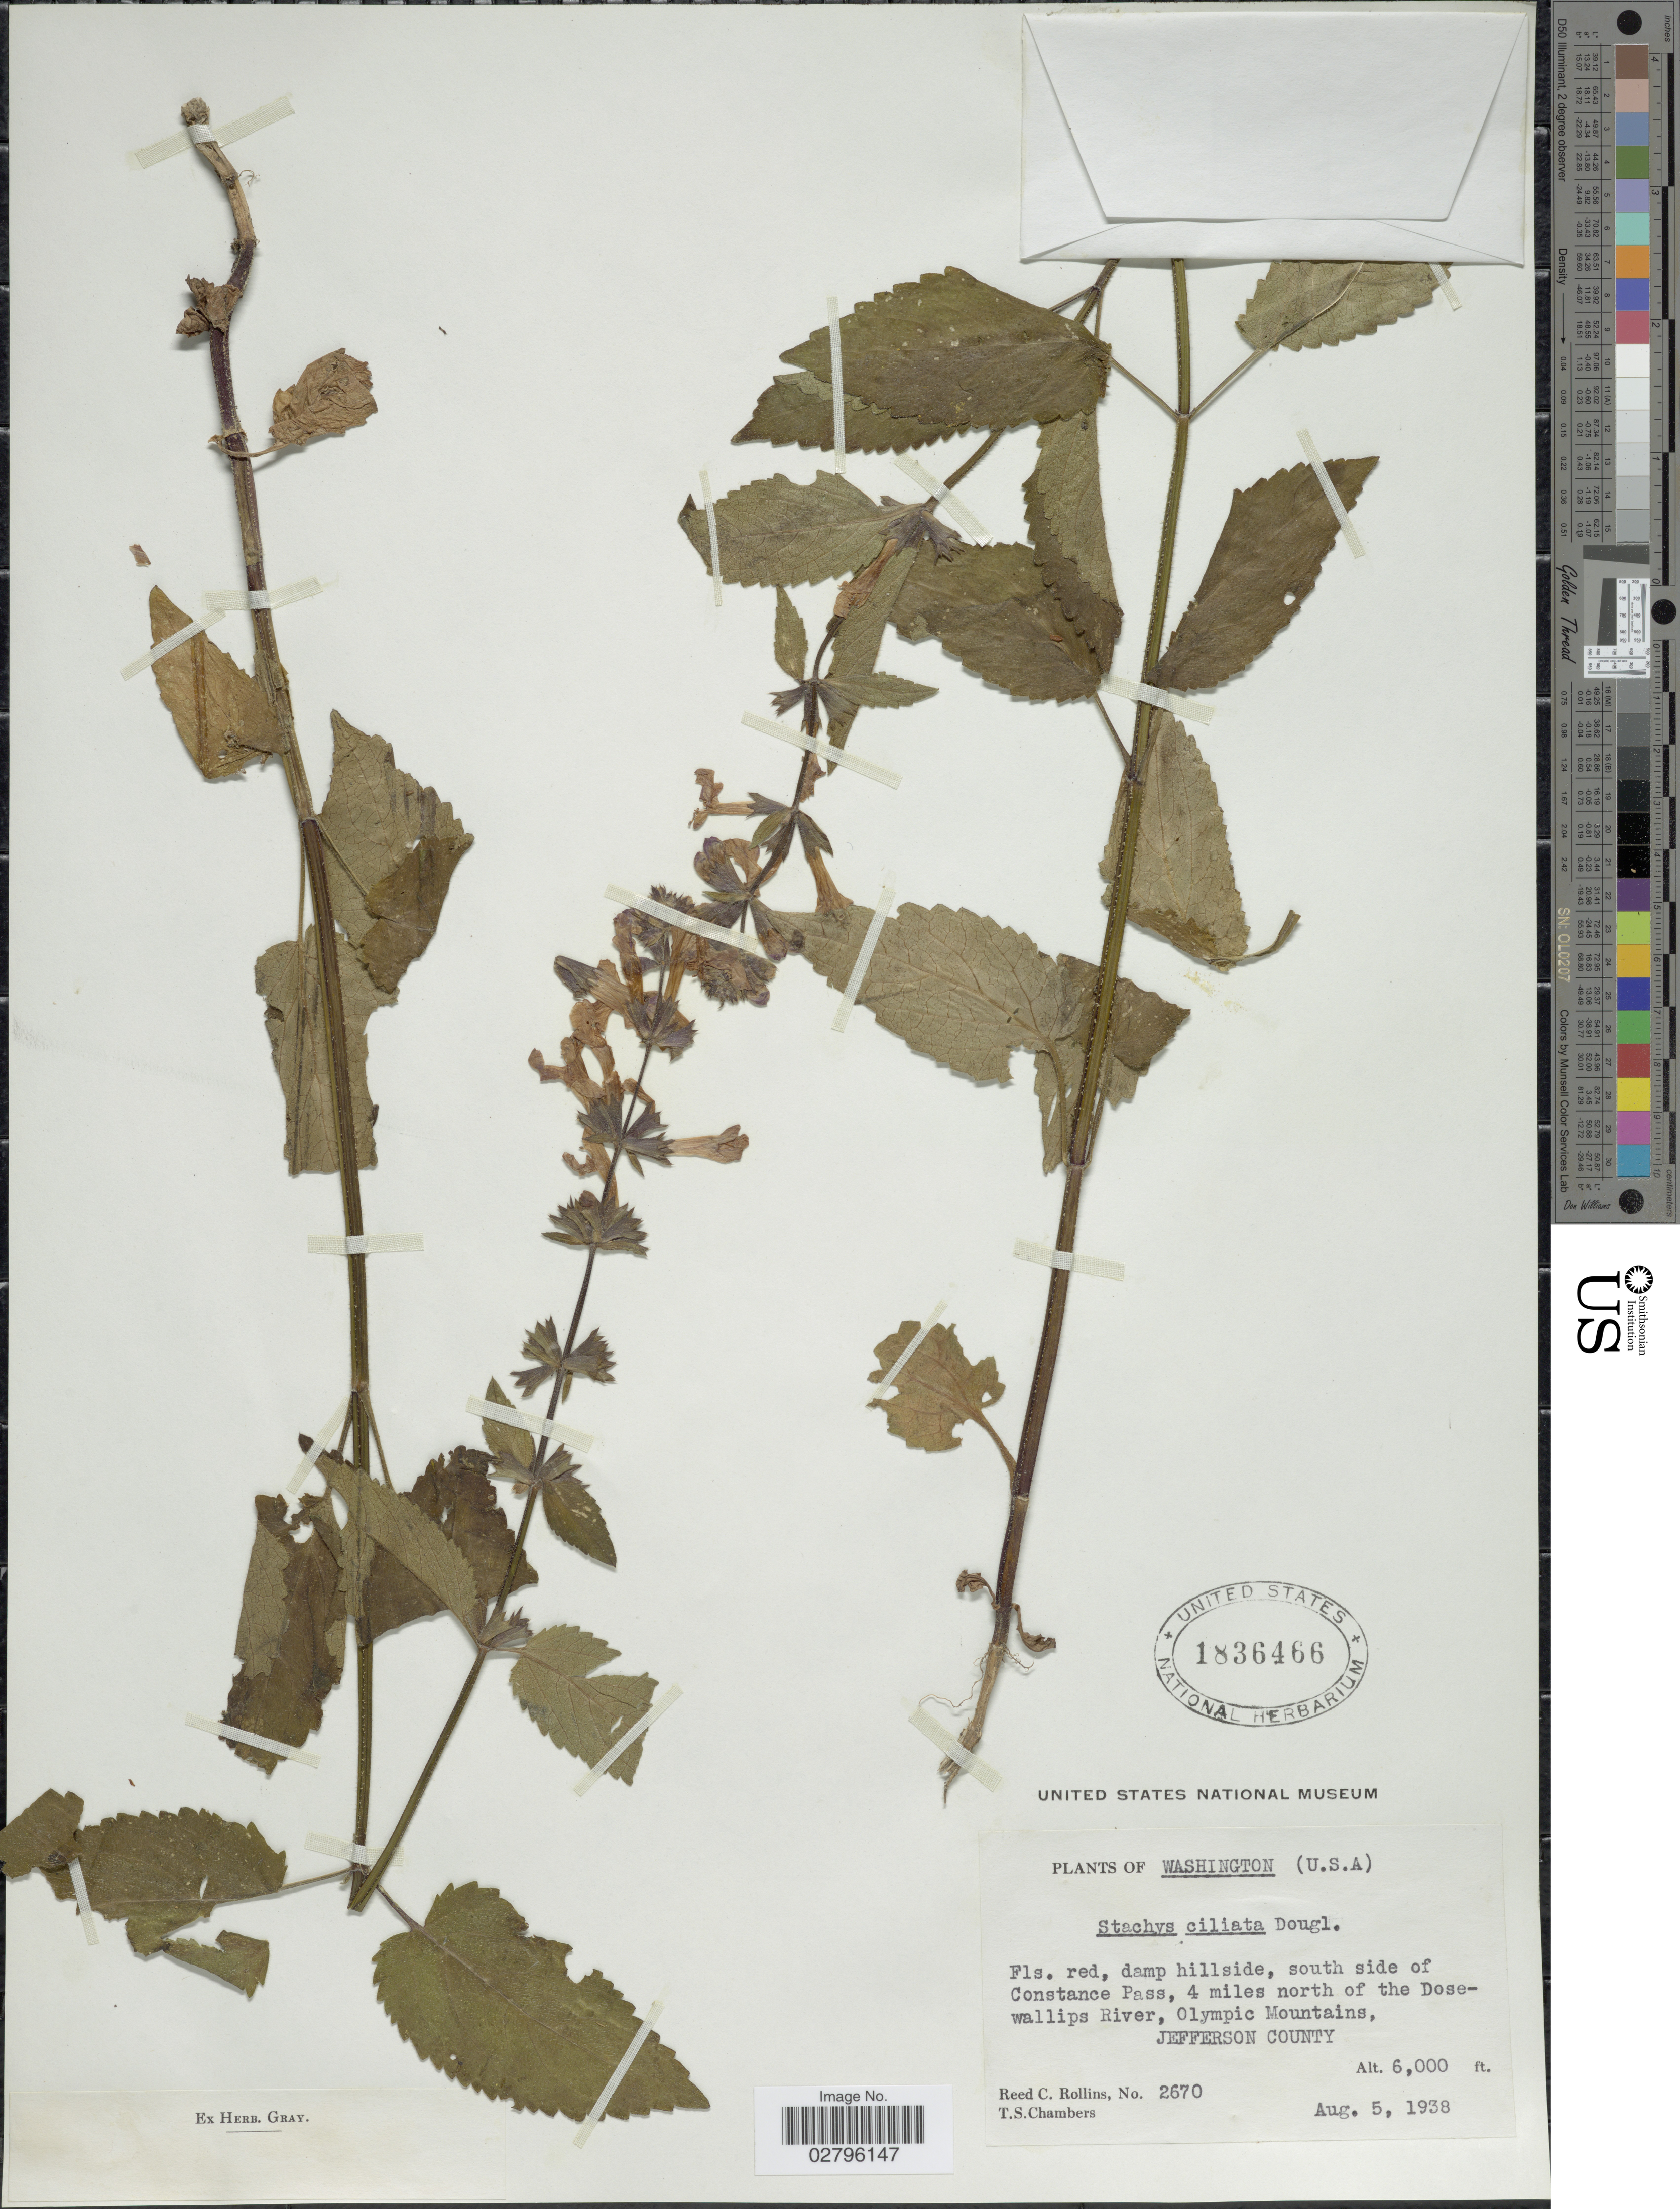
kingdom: Plantae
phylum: Tracheophyta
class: Magnoliopsida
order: Lamiales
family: Lamiaceae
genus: Stachys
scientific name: Stachys ciliata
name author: Douglas ex Benth.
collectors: R. C. Rollins & T. Chambers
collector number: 2670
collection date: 1938-08-05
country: United States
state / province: Washington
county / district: Jefferson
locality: South side of Constance Pass, 4 miles north of the Dosewallips River, Olympic Mountains, Jefferson County.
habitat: damp hillside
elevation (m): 1829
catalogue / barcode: US 1836466